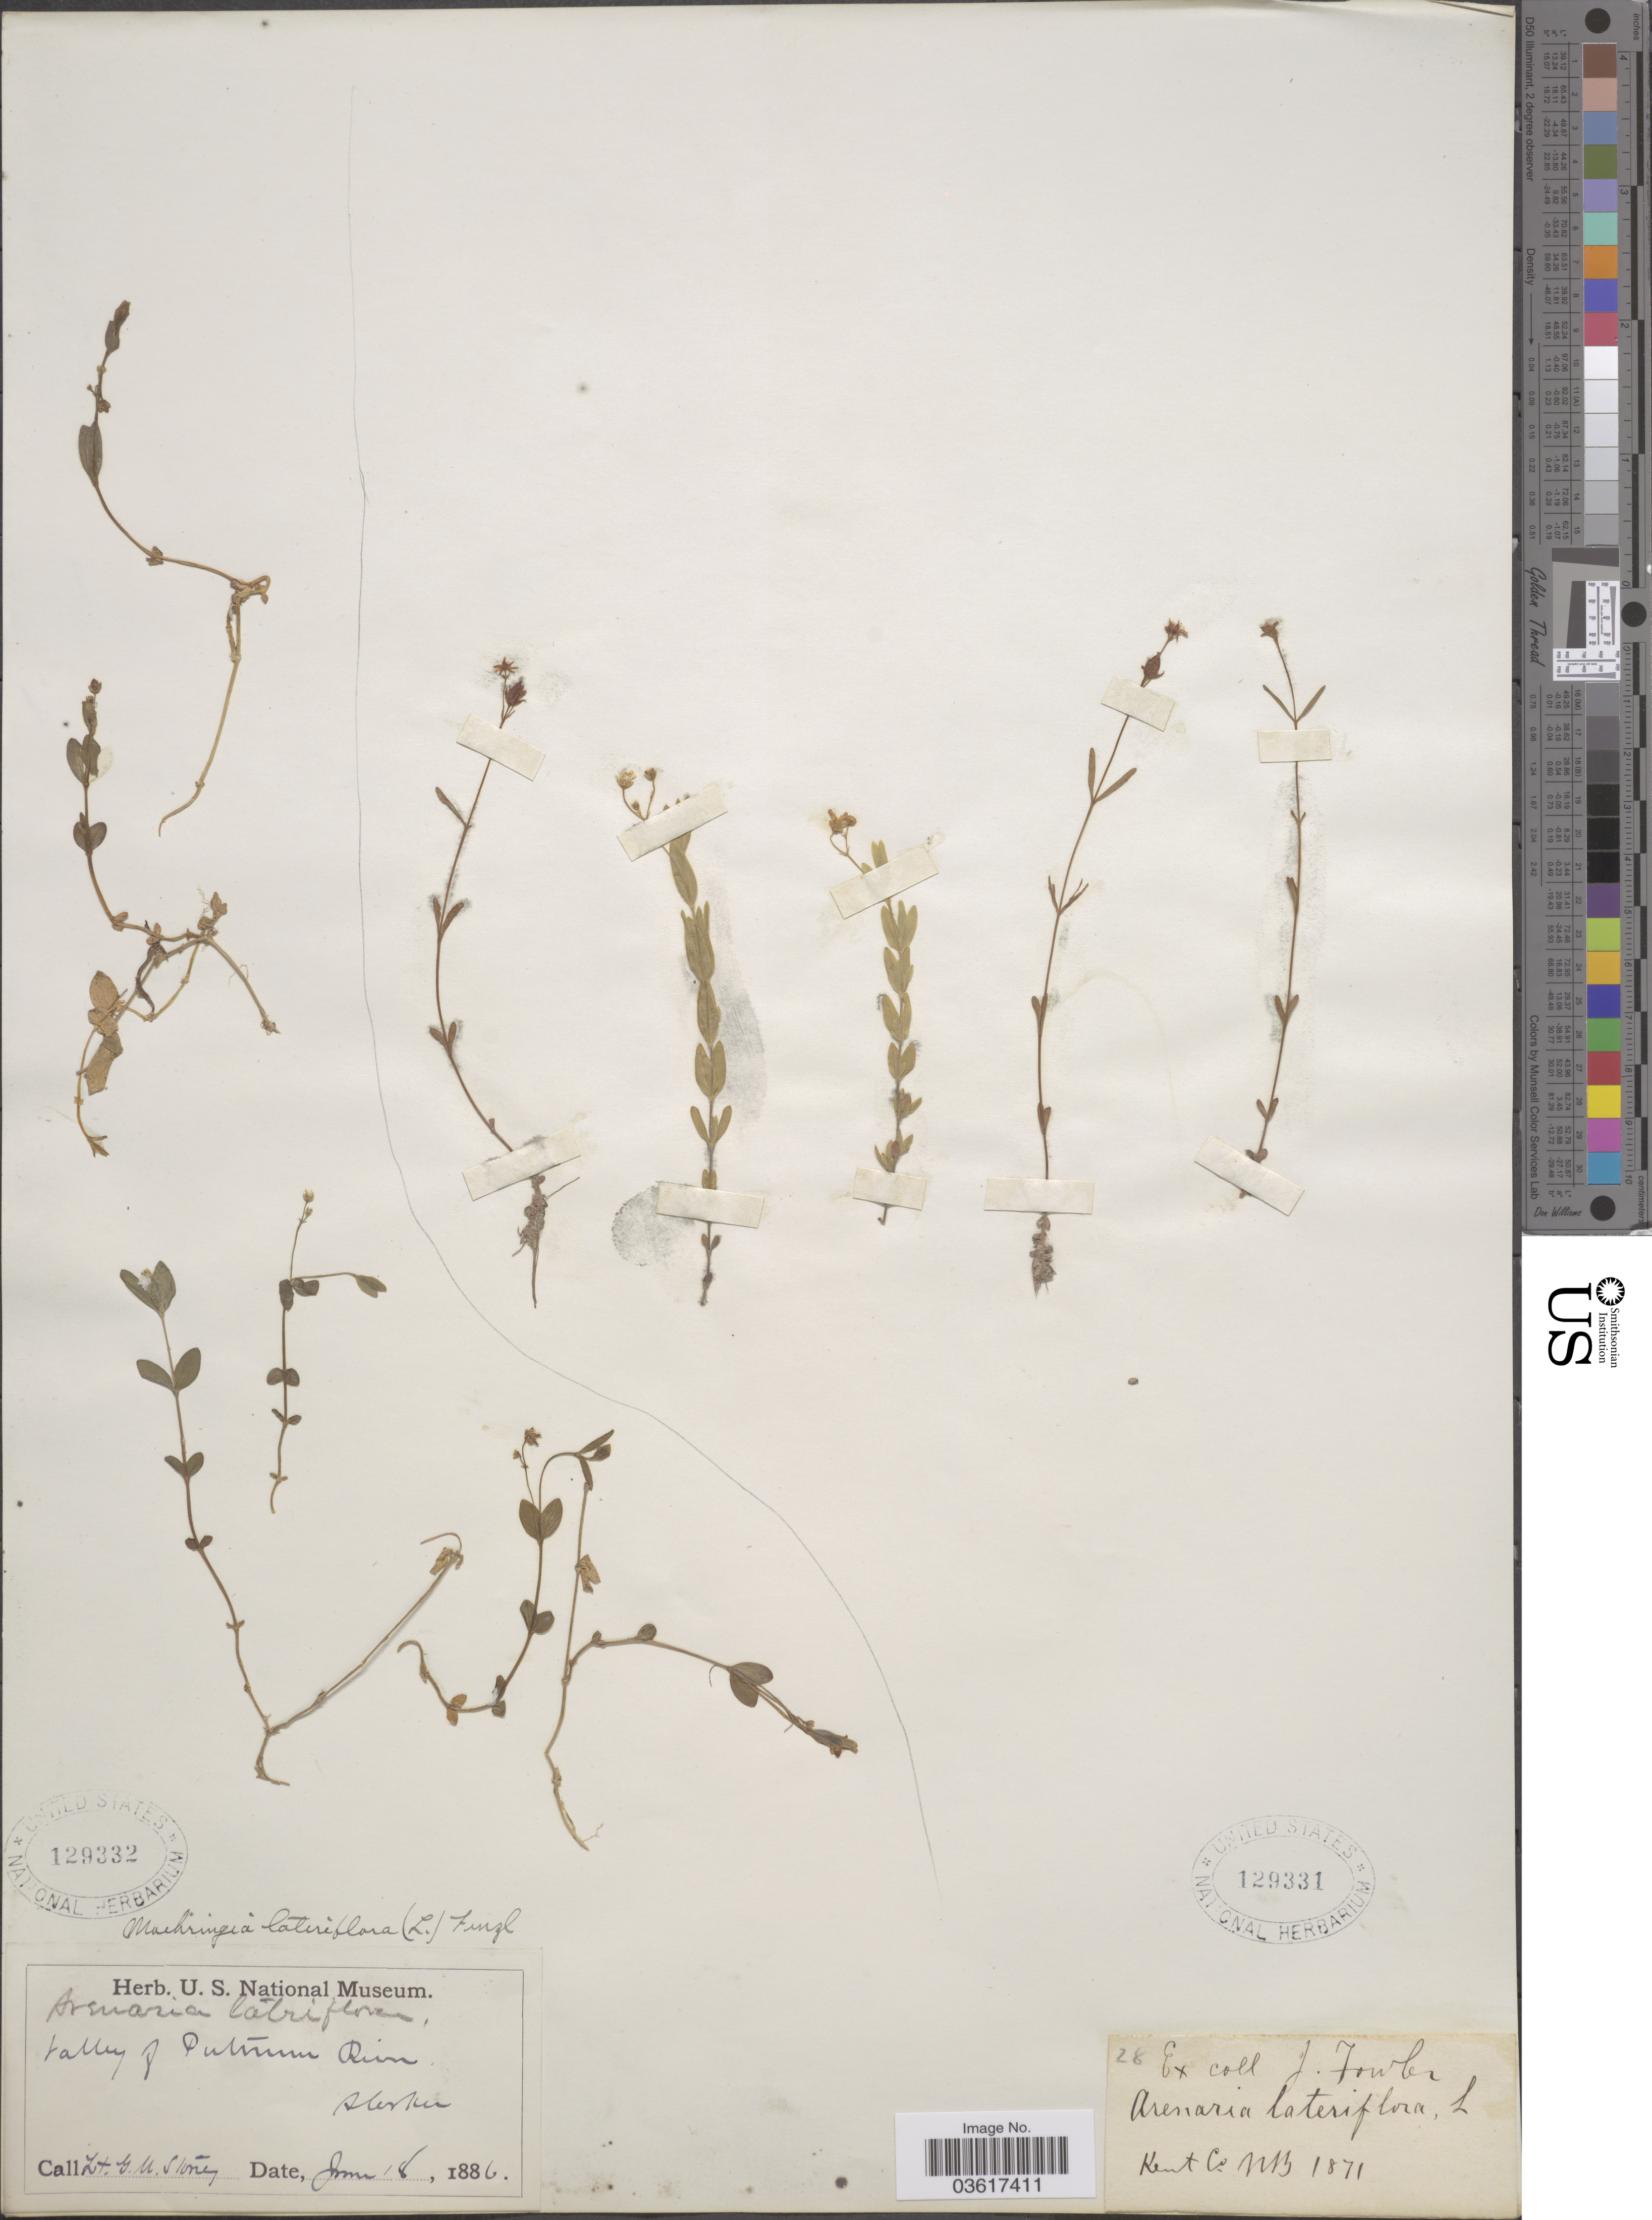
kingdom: Plantae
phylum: Tracheophyta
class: Magnoliopsida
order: Caryophyllales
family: Caryophyllaceae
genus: Moehringia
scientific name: Moehringia lateriflora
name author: (L.) Fenzl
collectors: G. Stoney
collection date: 1886-06-18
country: United States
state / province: Alaska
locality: Valley of Putnum River.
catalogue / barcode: US 129332